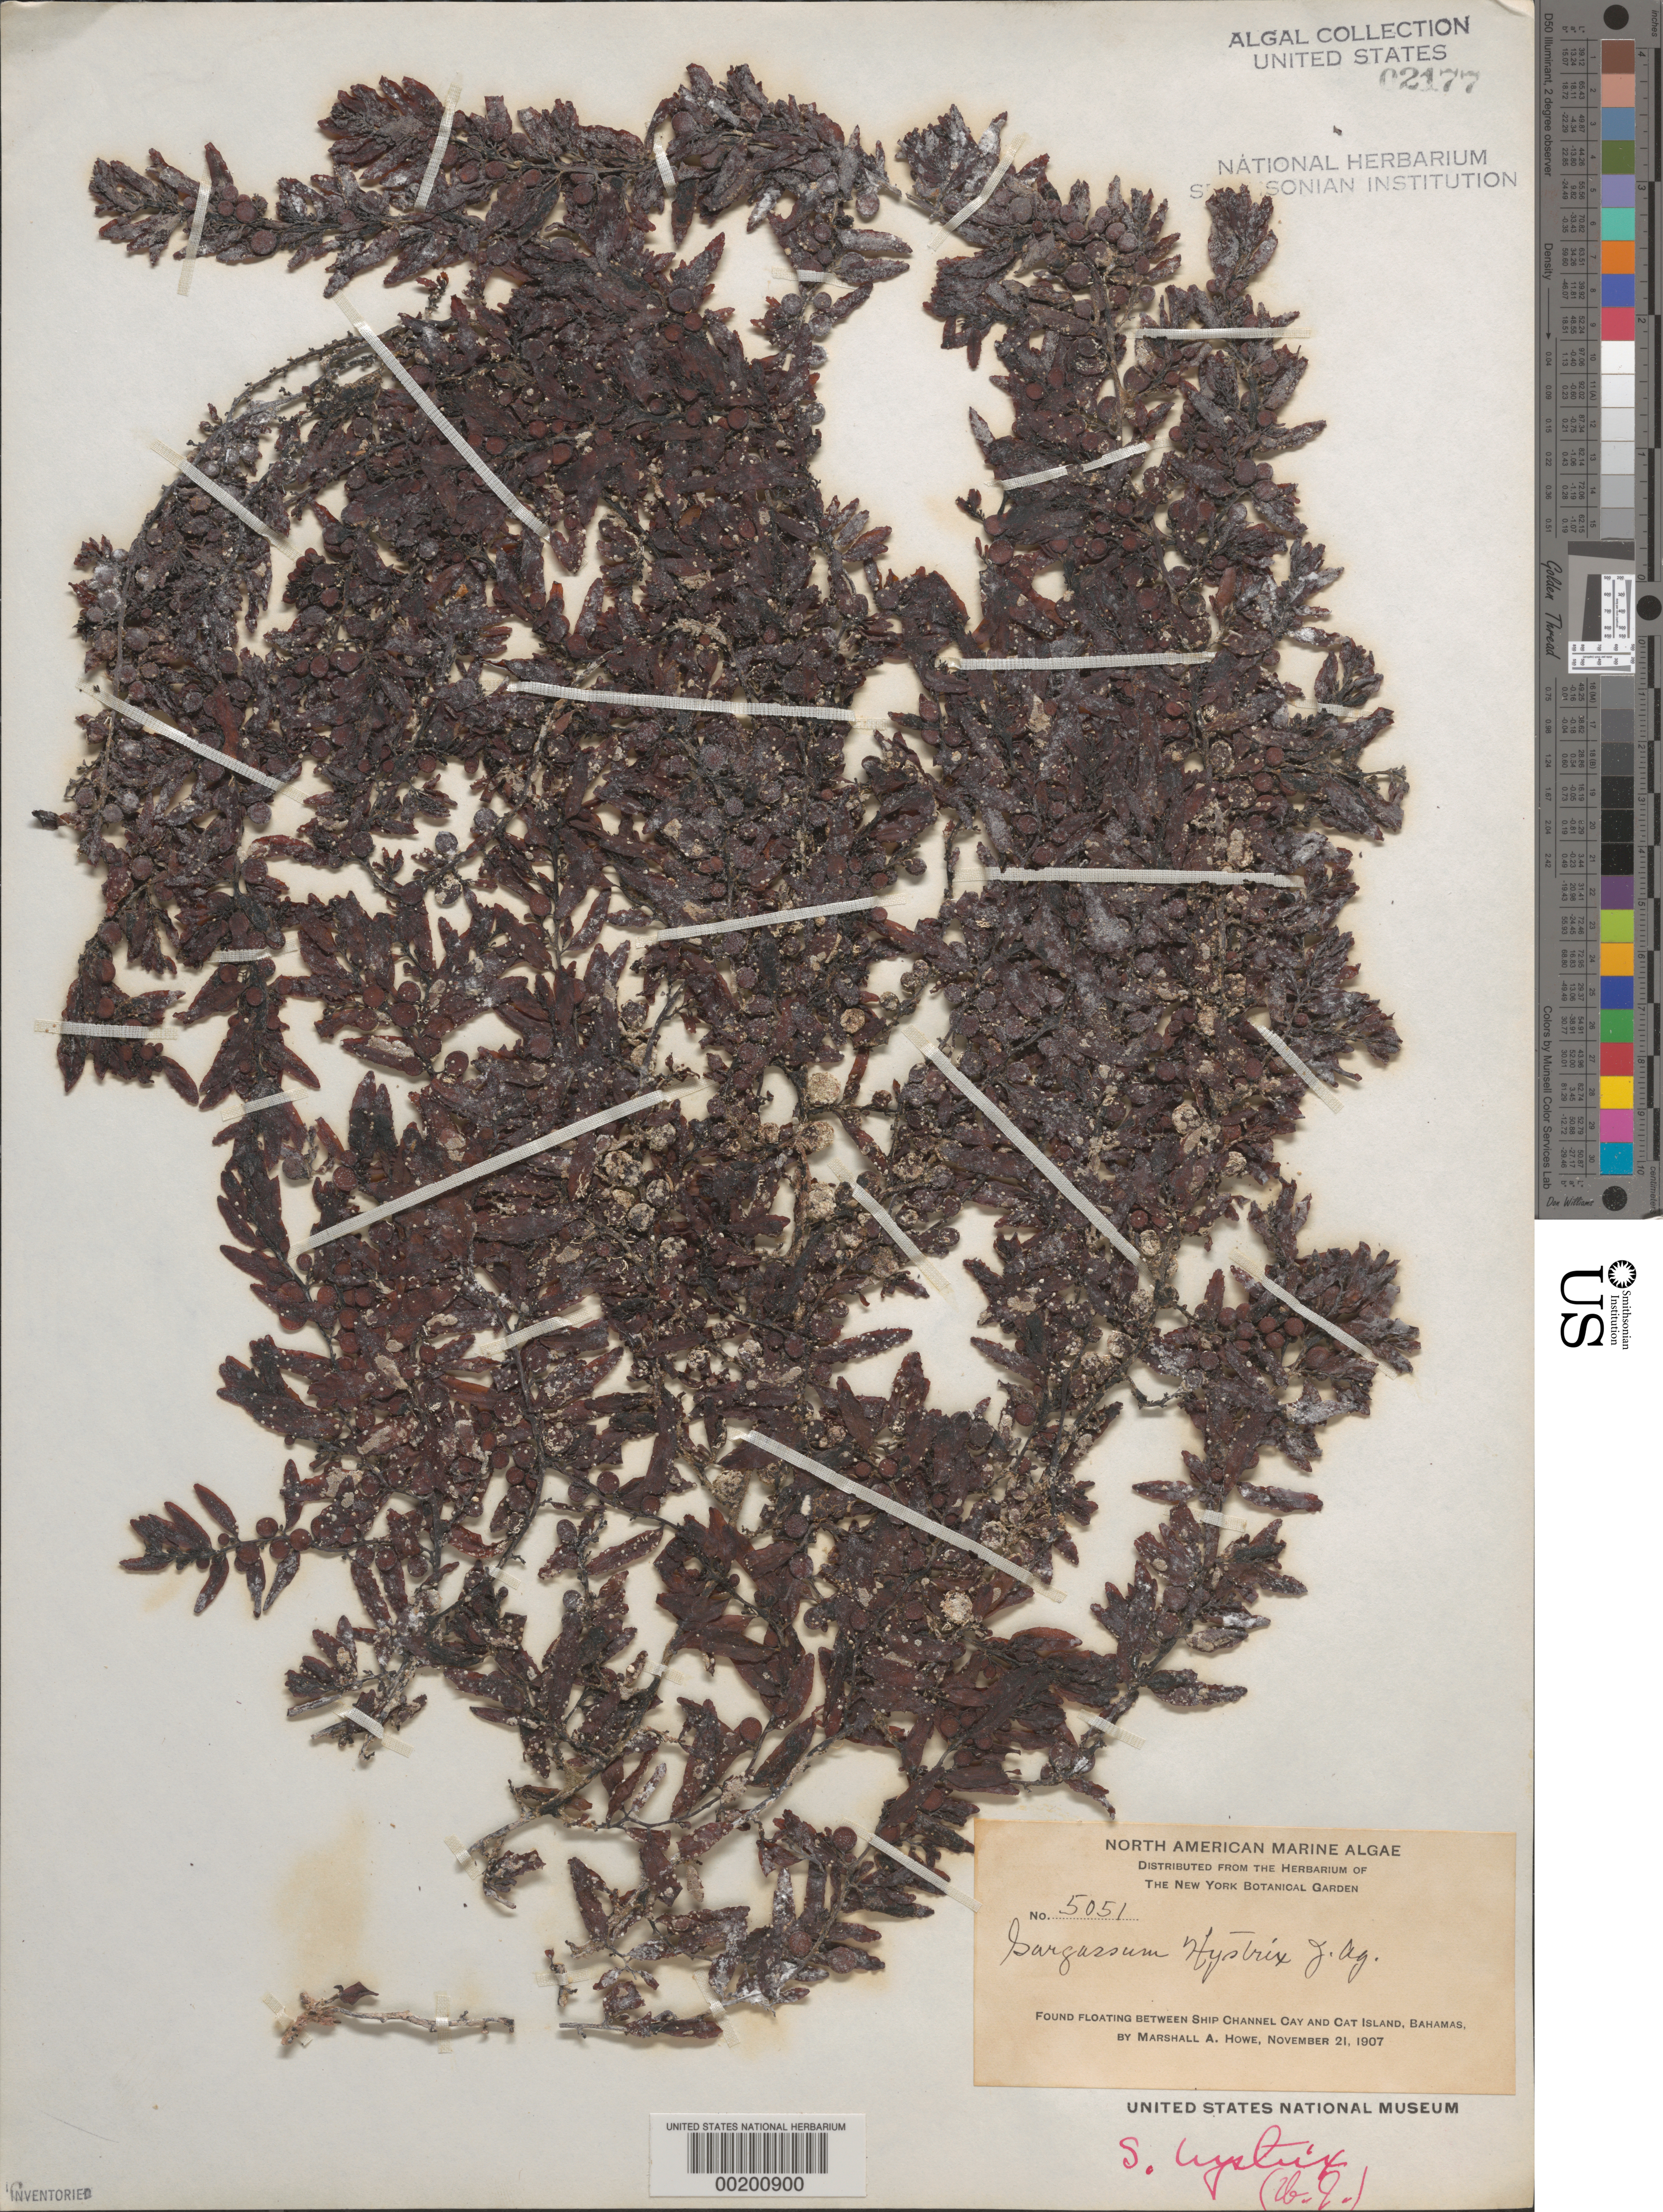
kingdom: Chromista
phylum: Ochrophyta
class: Phaeophyceae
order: Fucales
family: Sargassaceae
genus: Sargassum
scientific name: Sargassum hystrix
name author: J. Agardh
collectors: M. A. Howe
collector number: MAH 5051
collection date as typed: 21 Nov 1907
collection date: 1907-11-21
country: Bahamas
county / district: Cat Island District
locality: Between Ship Channel Cay and Cat Island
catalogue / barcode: US 2177